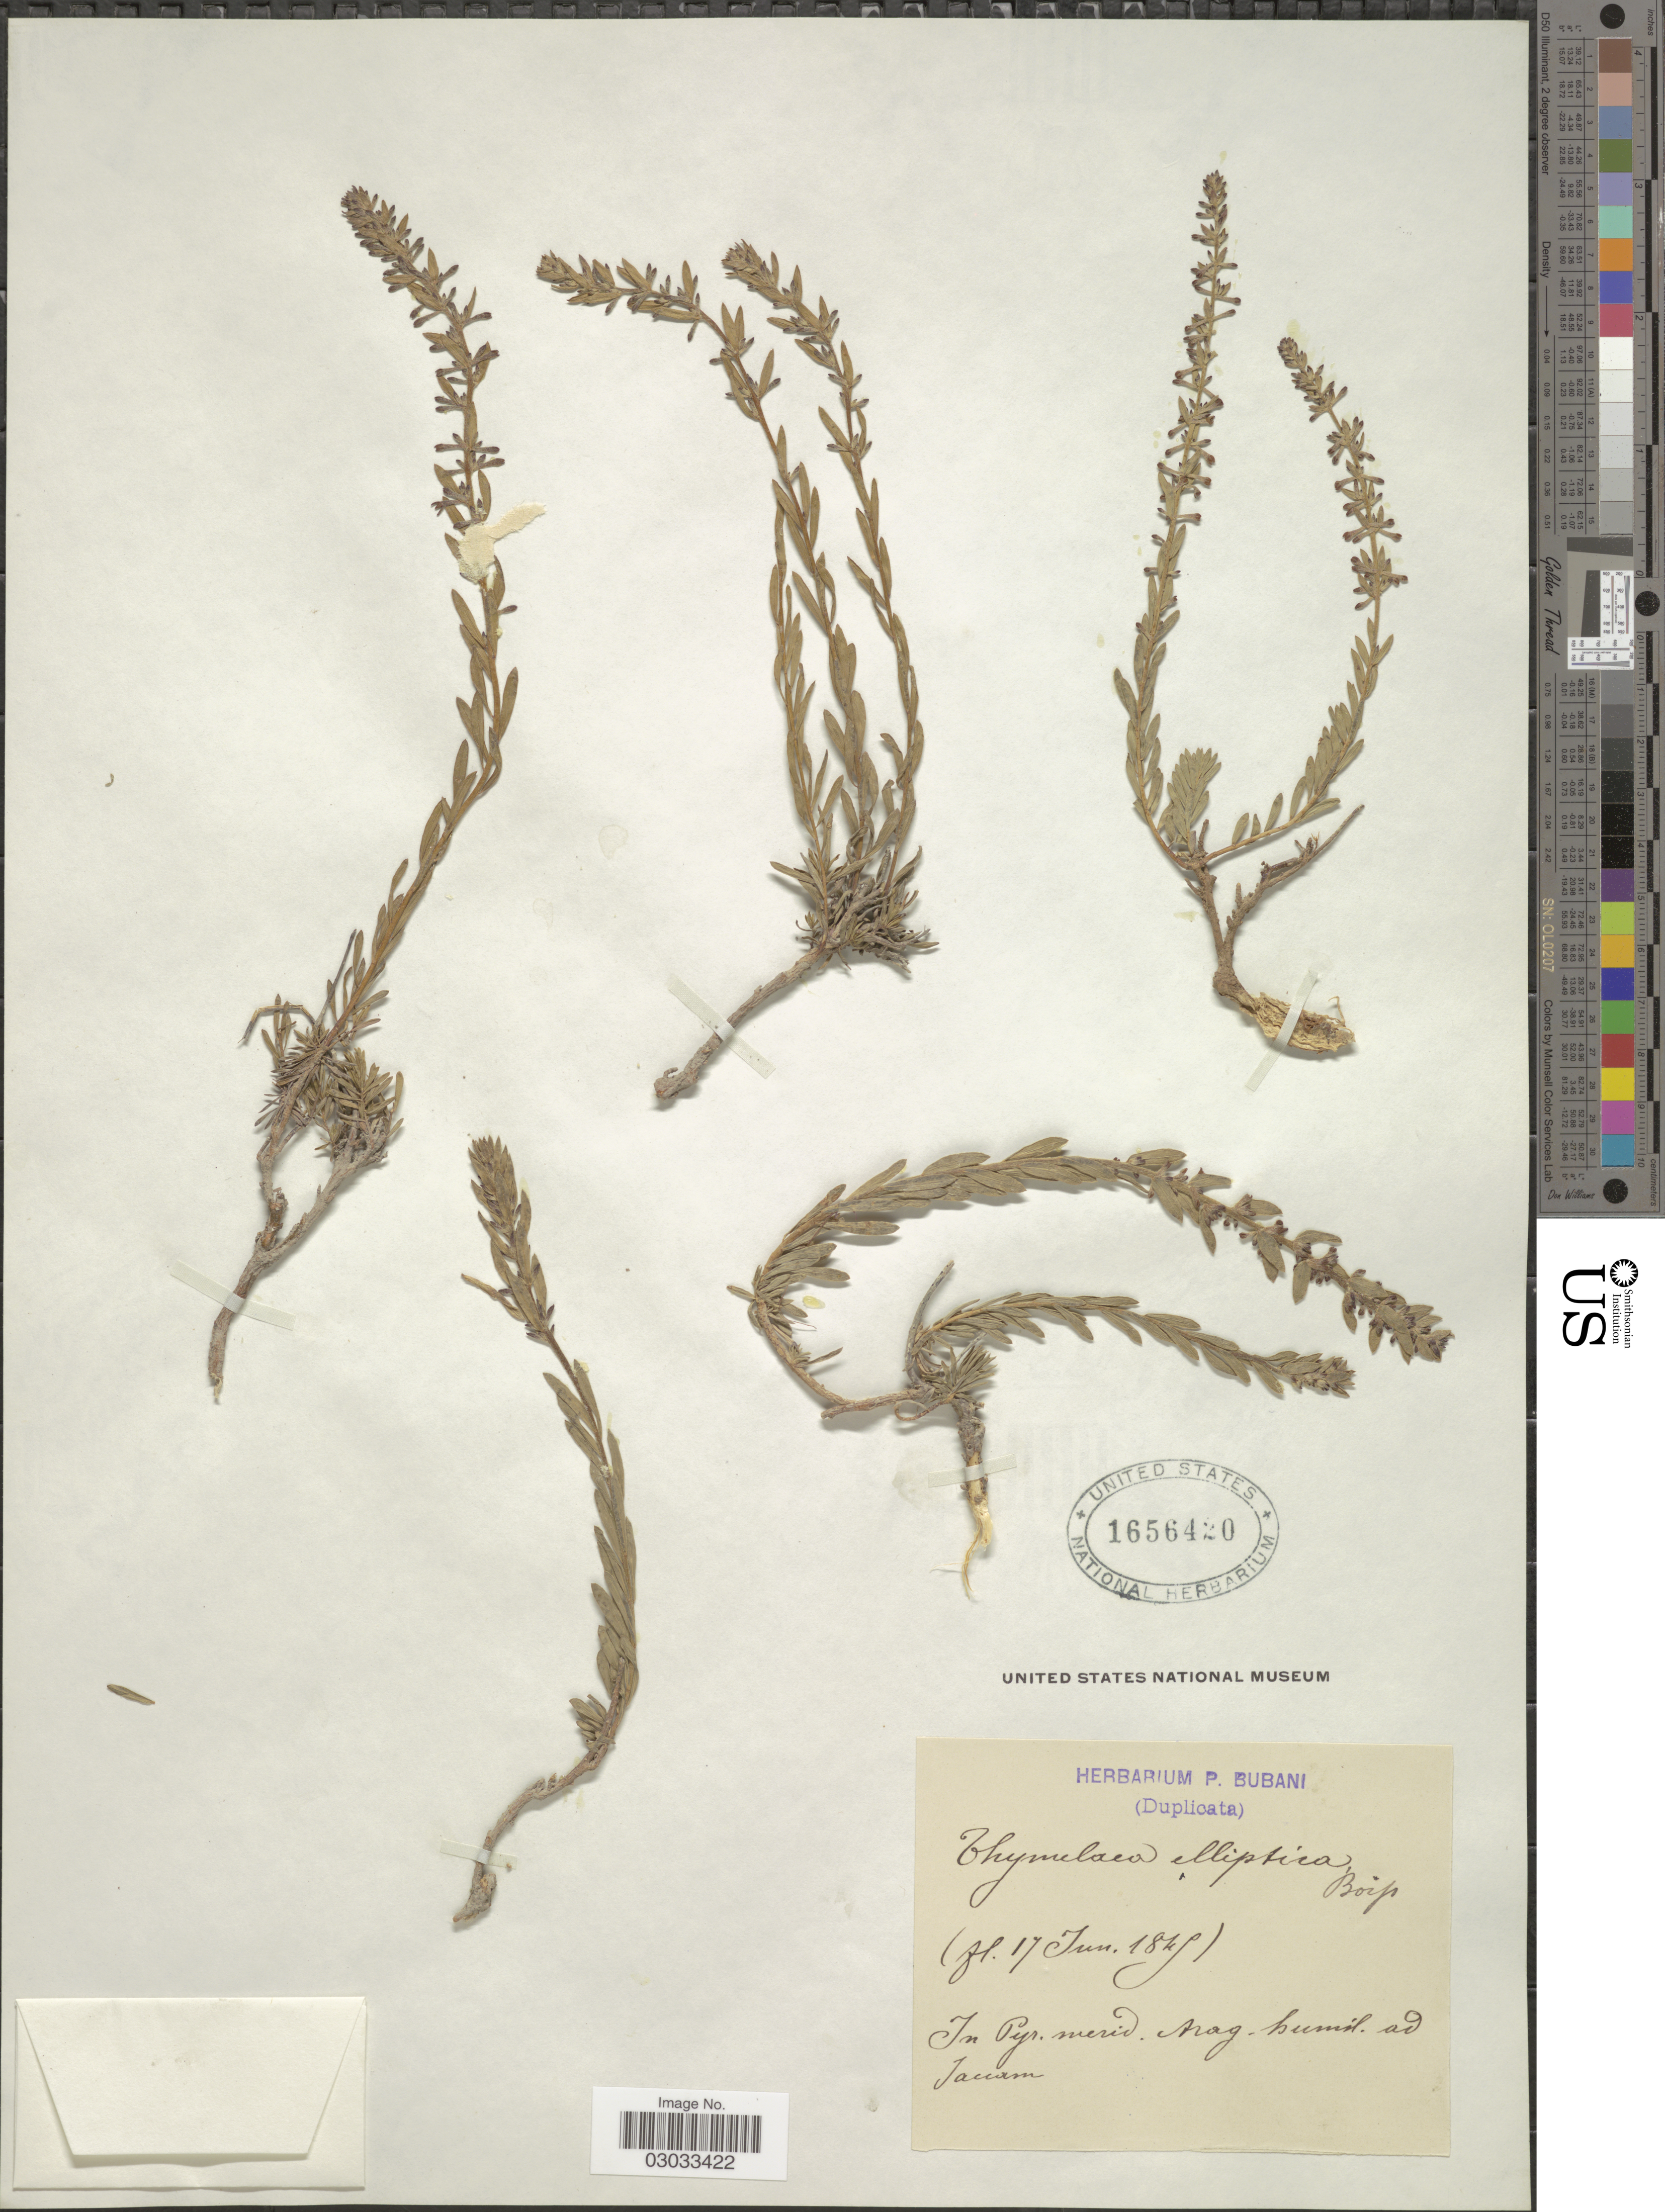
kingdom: Plantae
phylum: Tracheophyta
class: Magnoliopsida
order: Malvales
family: Thymelaeaceae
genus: Thymelaea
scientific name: Thymelaea elliptica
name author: (Boiss.) Endl.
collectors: ex herb. P. Bubani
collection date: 1845-06-17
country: Spain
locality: In Pyr. merid. Arag. humil. ad Jaccam.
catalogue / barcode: US 1656420